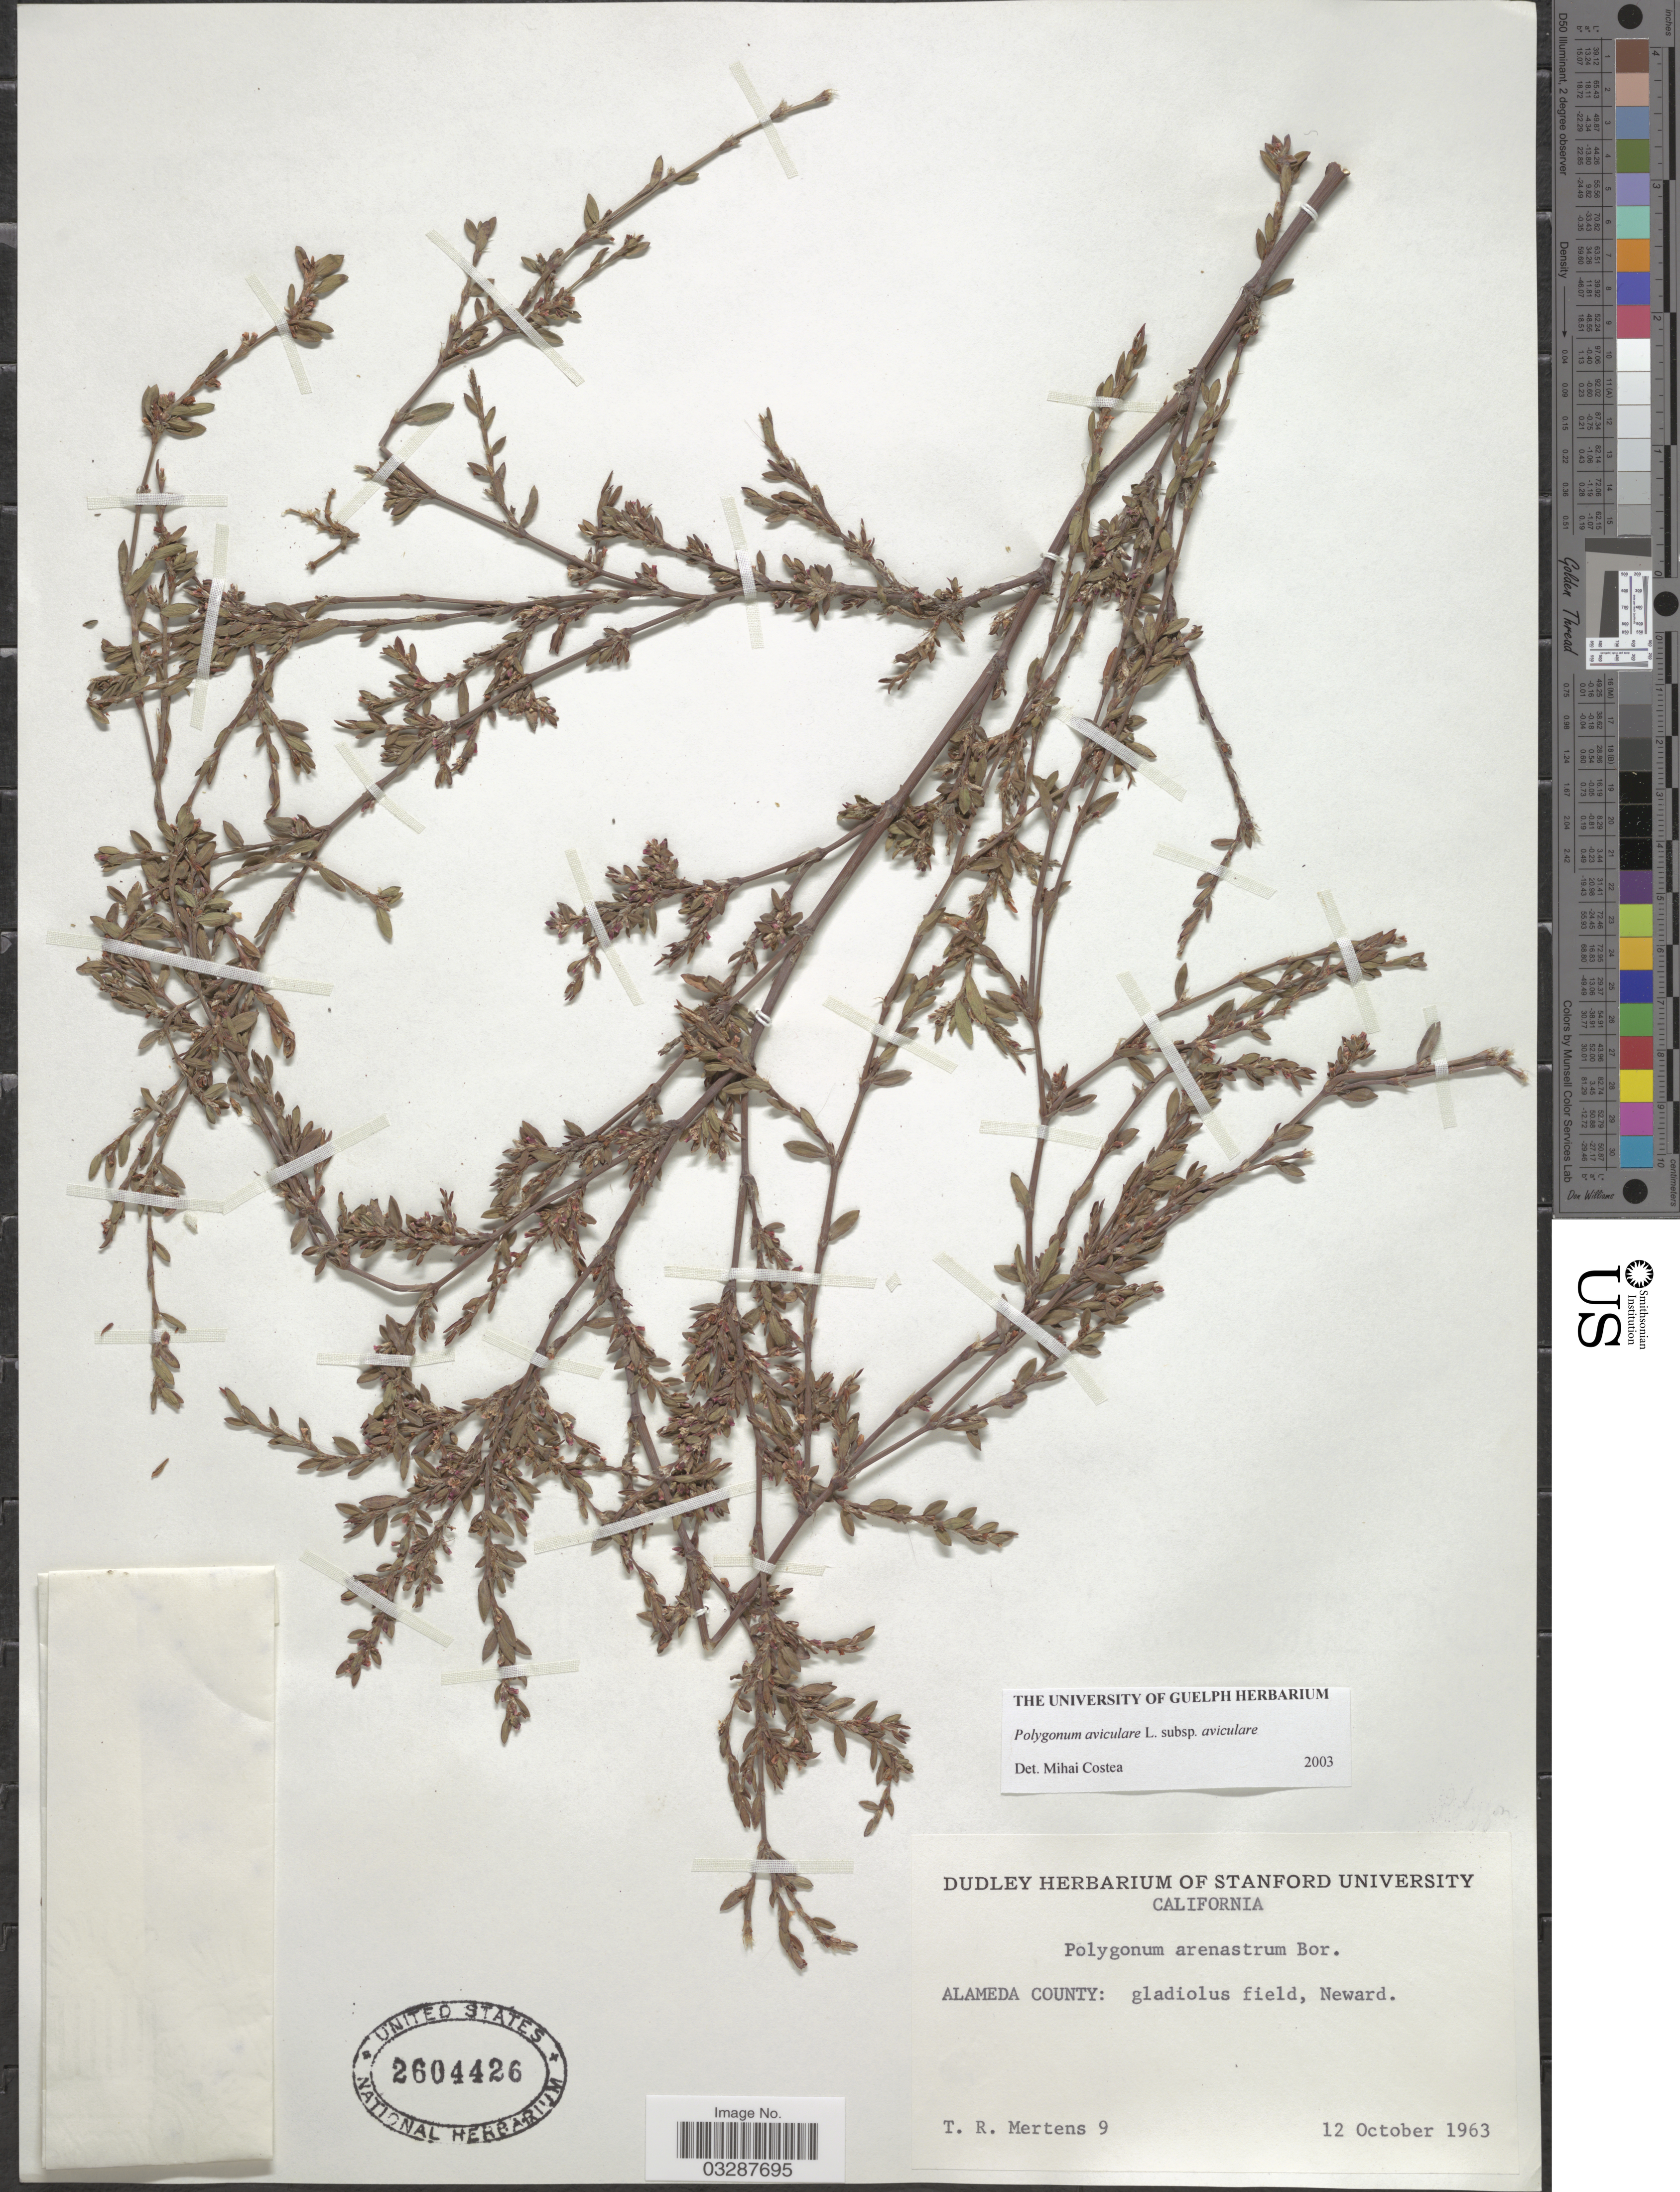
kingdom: Plantae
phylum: Tracheophyta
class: Magnoliopsida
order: Caryophyllales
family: Polygonaceae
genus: Polygonum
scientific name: Polygonum aviculare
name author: L.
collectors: T. Mertens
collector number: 9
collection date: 1963-10-12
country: United States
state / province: California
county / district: Alameda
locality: Alameda County: gladiolus field, Neward.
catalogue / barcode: US 2604426